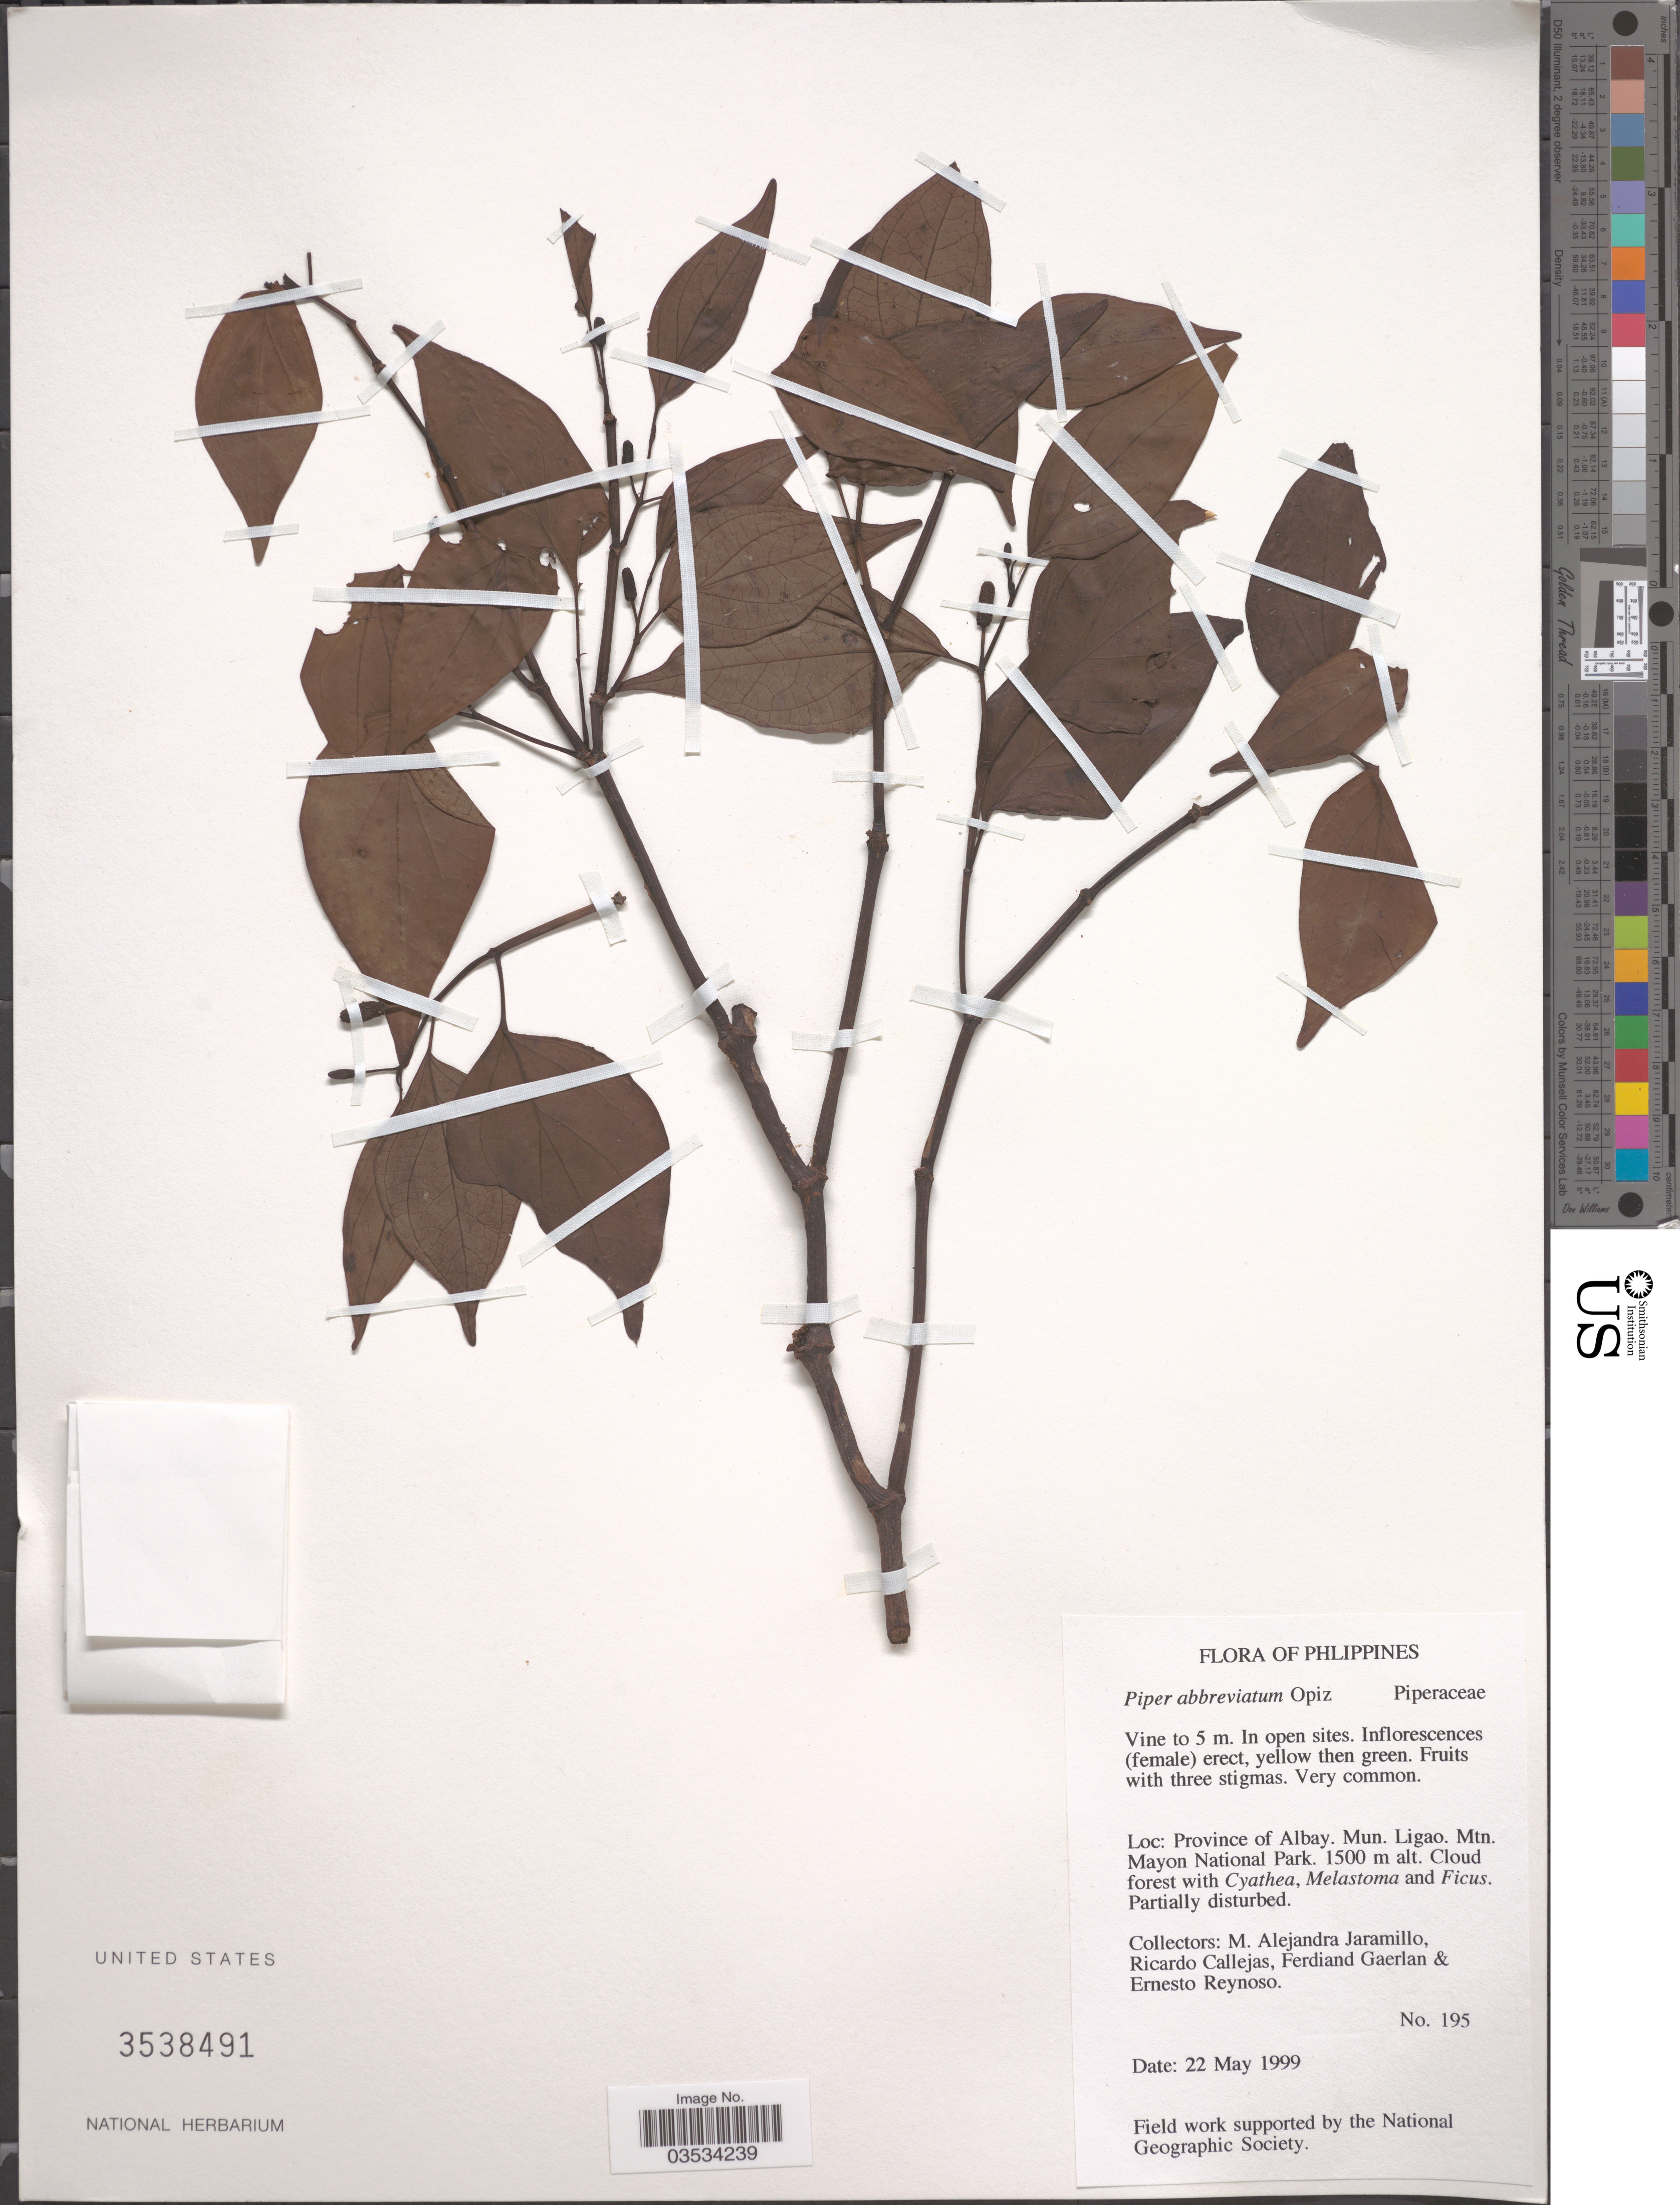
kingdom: Plantae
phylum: Tracheophyta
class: Magnoliopsida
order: Piperales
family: Piperaceae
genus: Piper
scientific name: Piper abbreviatum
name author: Opiz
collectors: M. A. Jaramillo, R. Callejas, F. Gaerlan & E. Reynoso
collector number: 195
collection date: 1999-05-22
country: Philippines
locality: Province of Albay. Mun. Ligao. Mtn. Mayon National Park.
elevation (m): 1500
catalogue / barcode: US 3538491